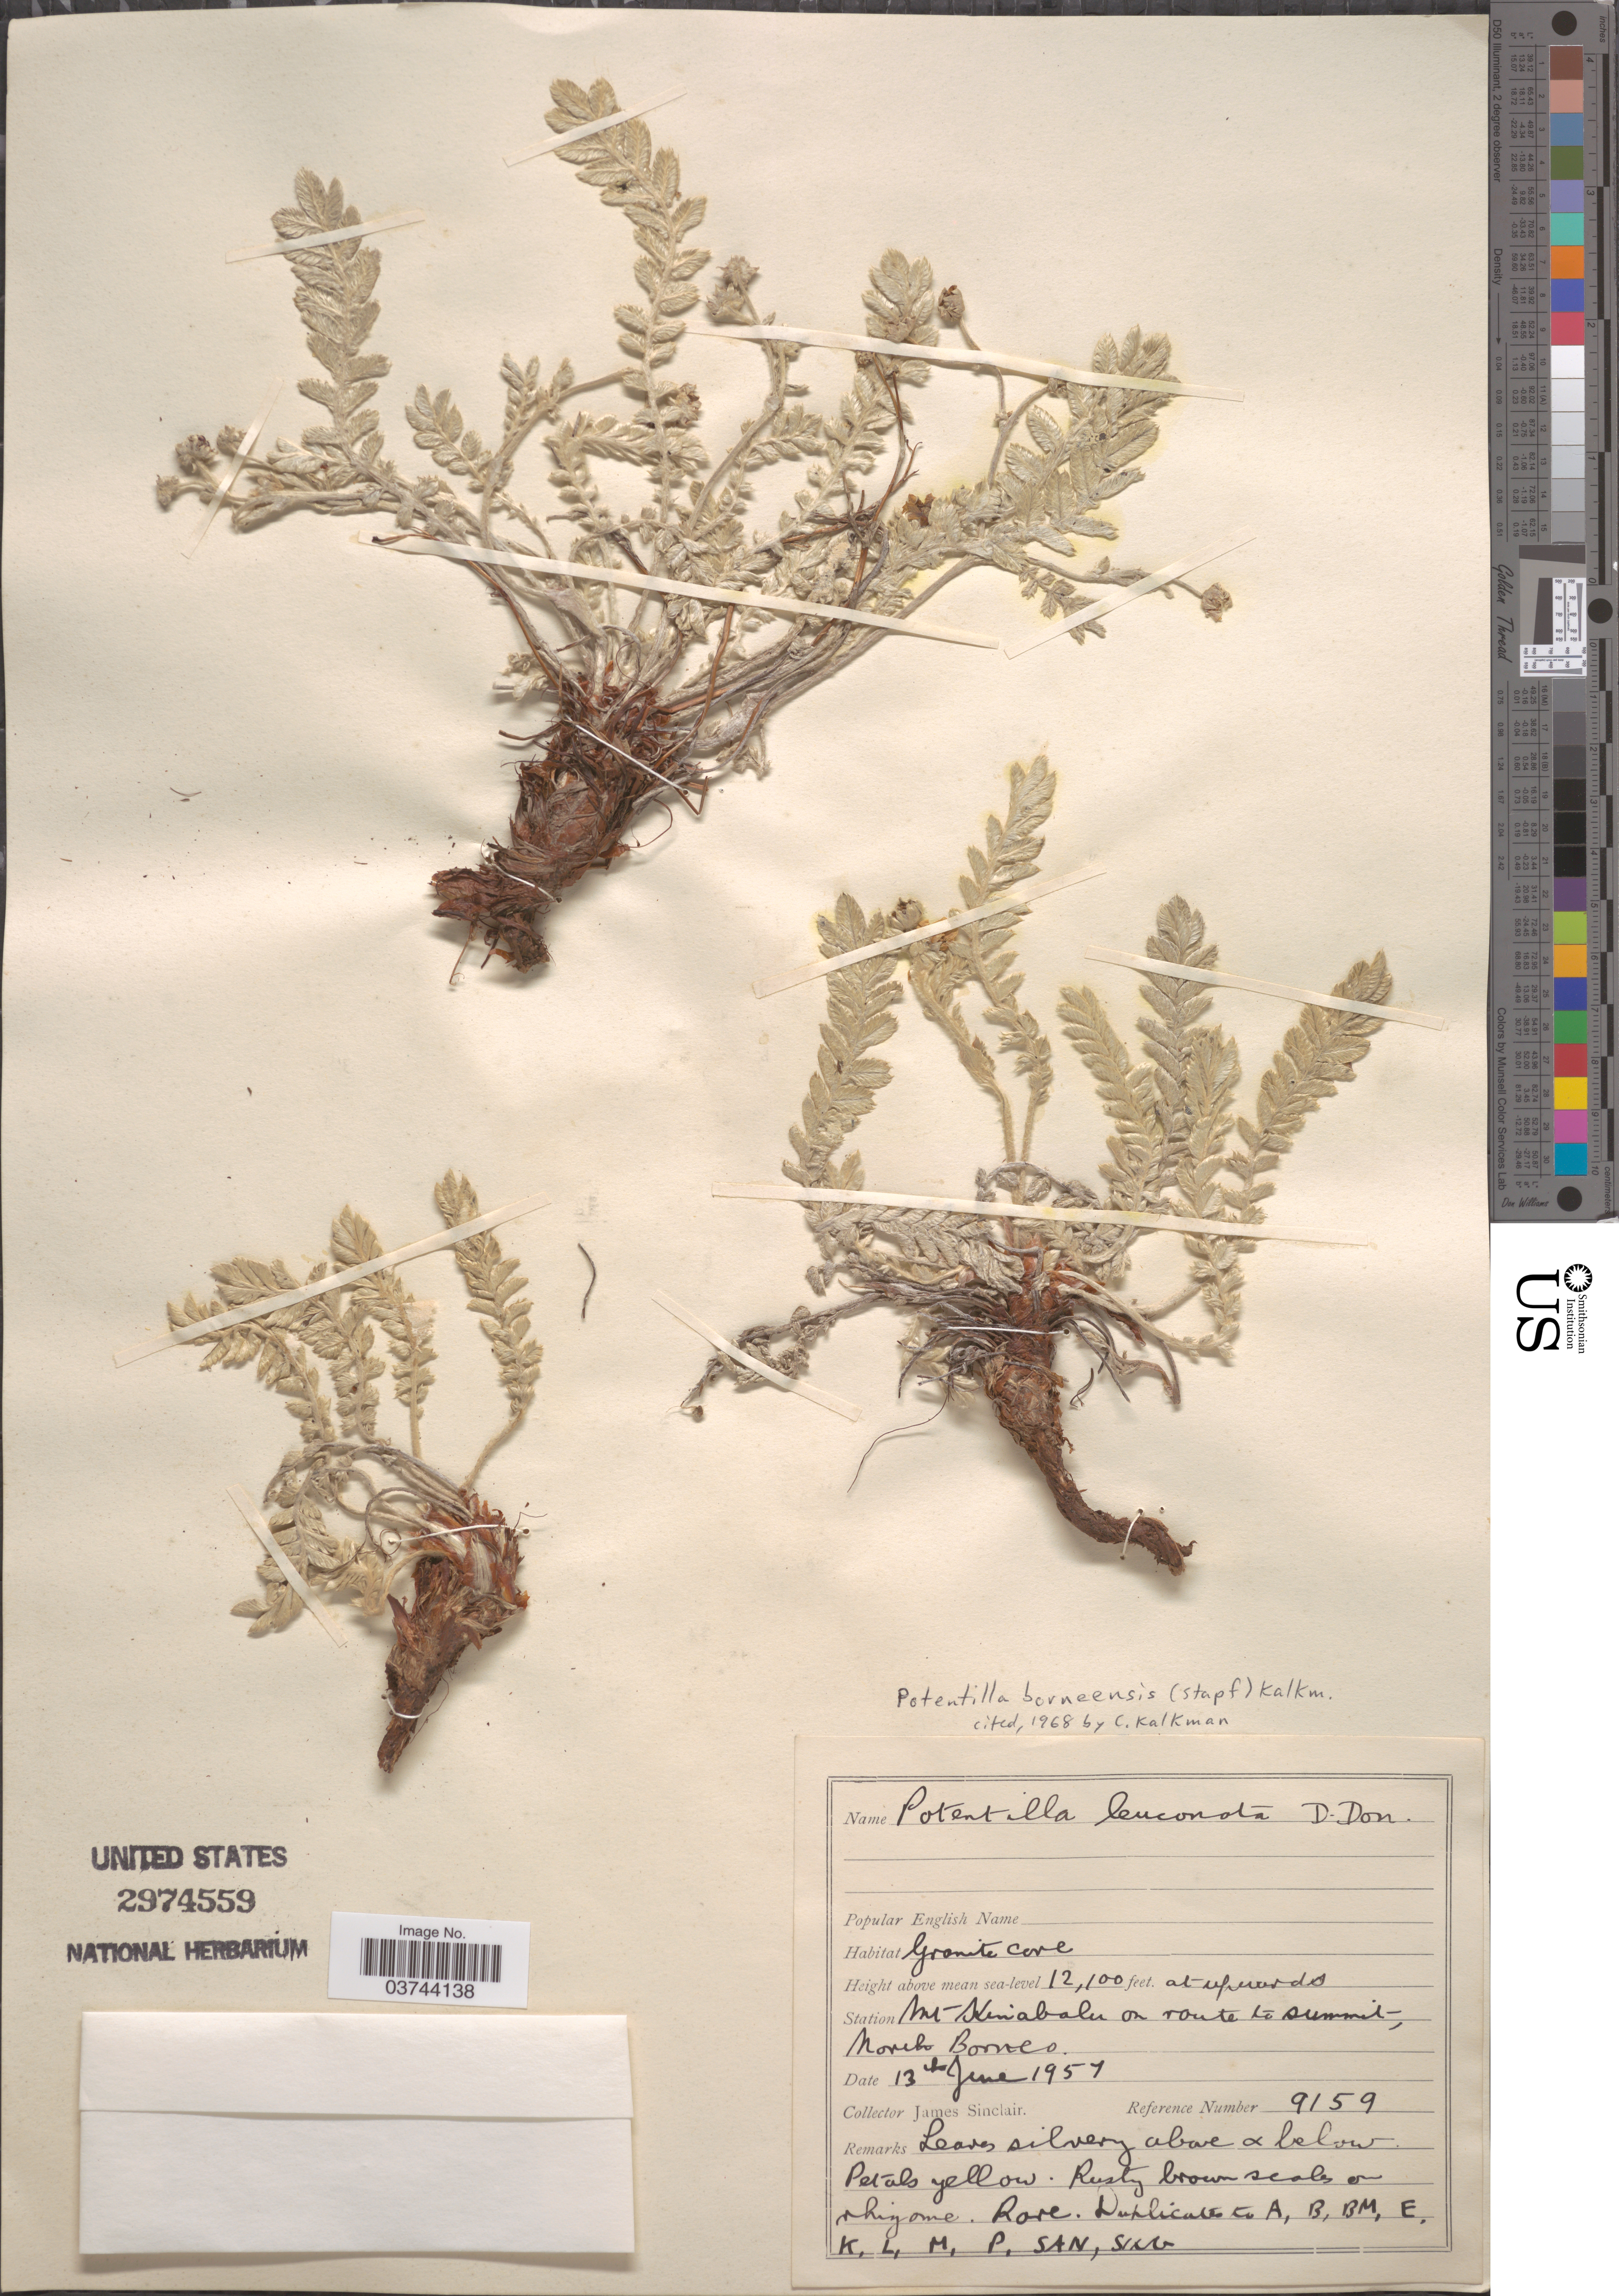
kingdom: Plantae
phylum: Tracheophyta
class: Magnoliopsida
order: Rosales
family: Rosaceae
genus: Potentilla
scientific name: Potentilla borneensis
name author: (Stapf) Kalkman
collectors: J. Sinclair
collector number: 9159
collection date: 1957-06-13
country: Malaysia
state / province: Sabah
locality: Station Mt Kinabalu on route to summit, North Borneo.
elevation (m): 3688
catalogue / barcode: US 2974559